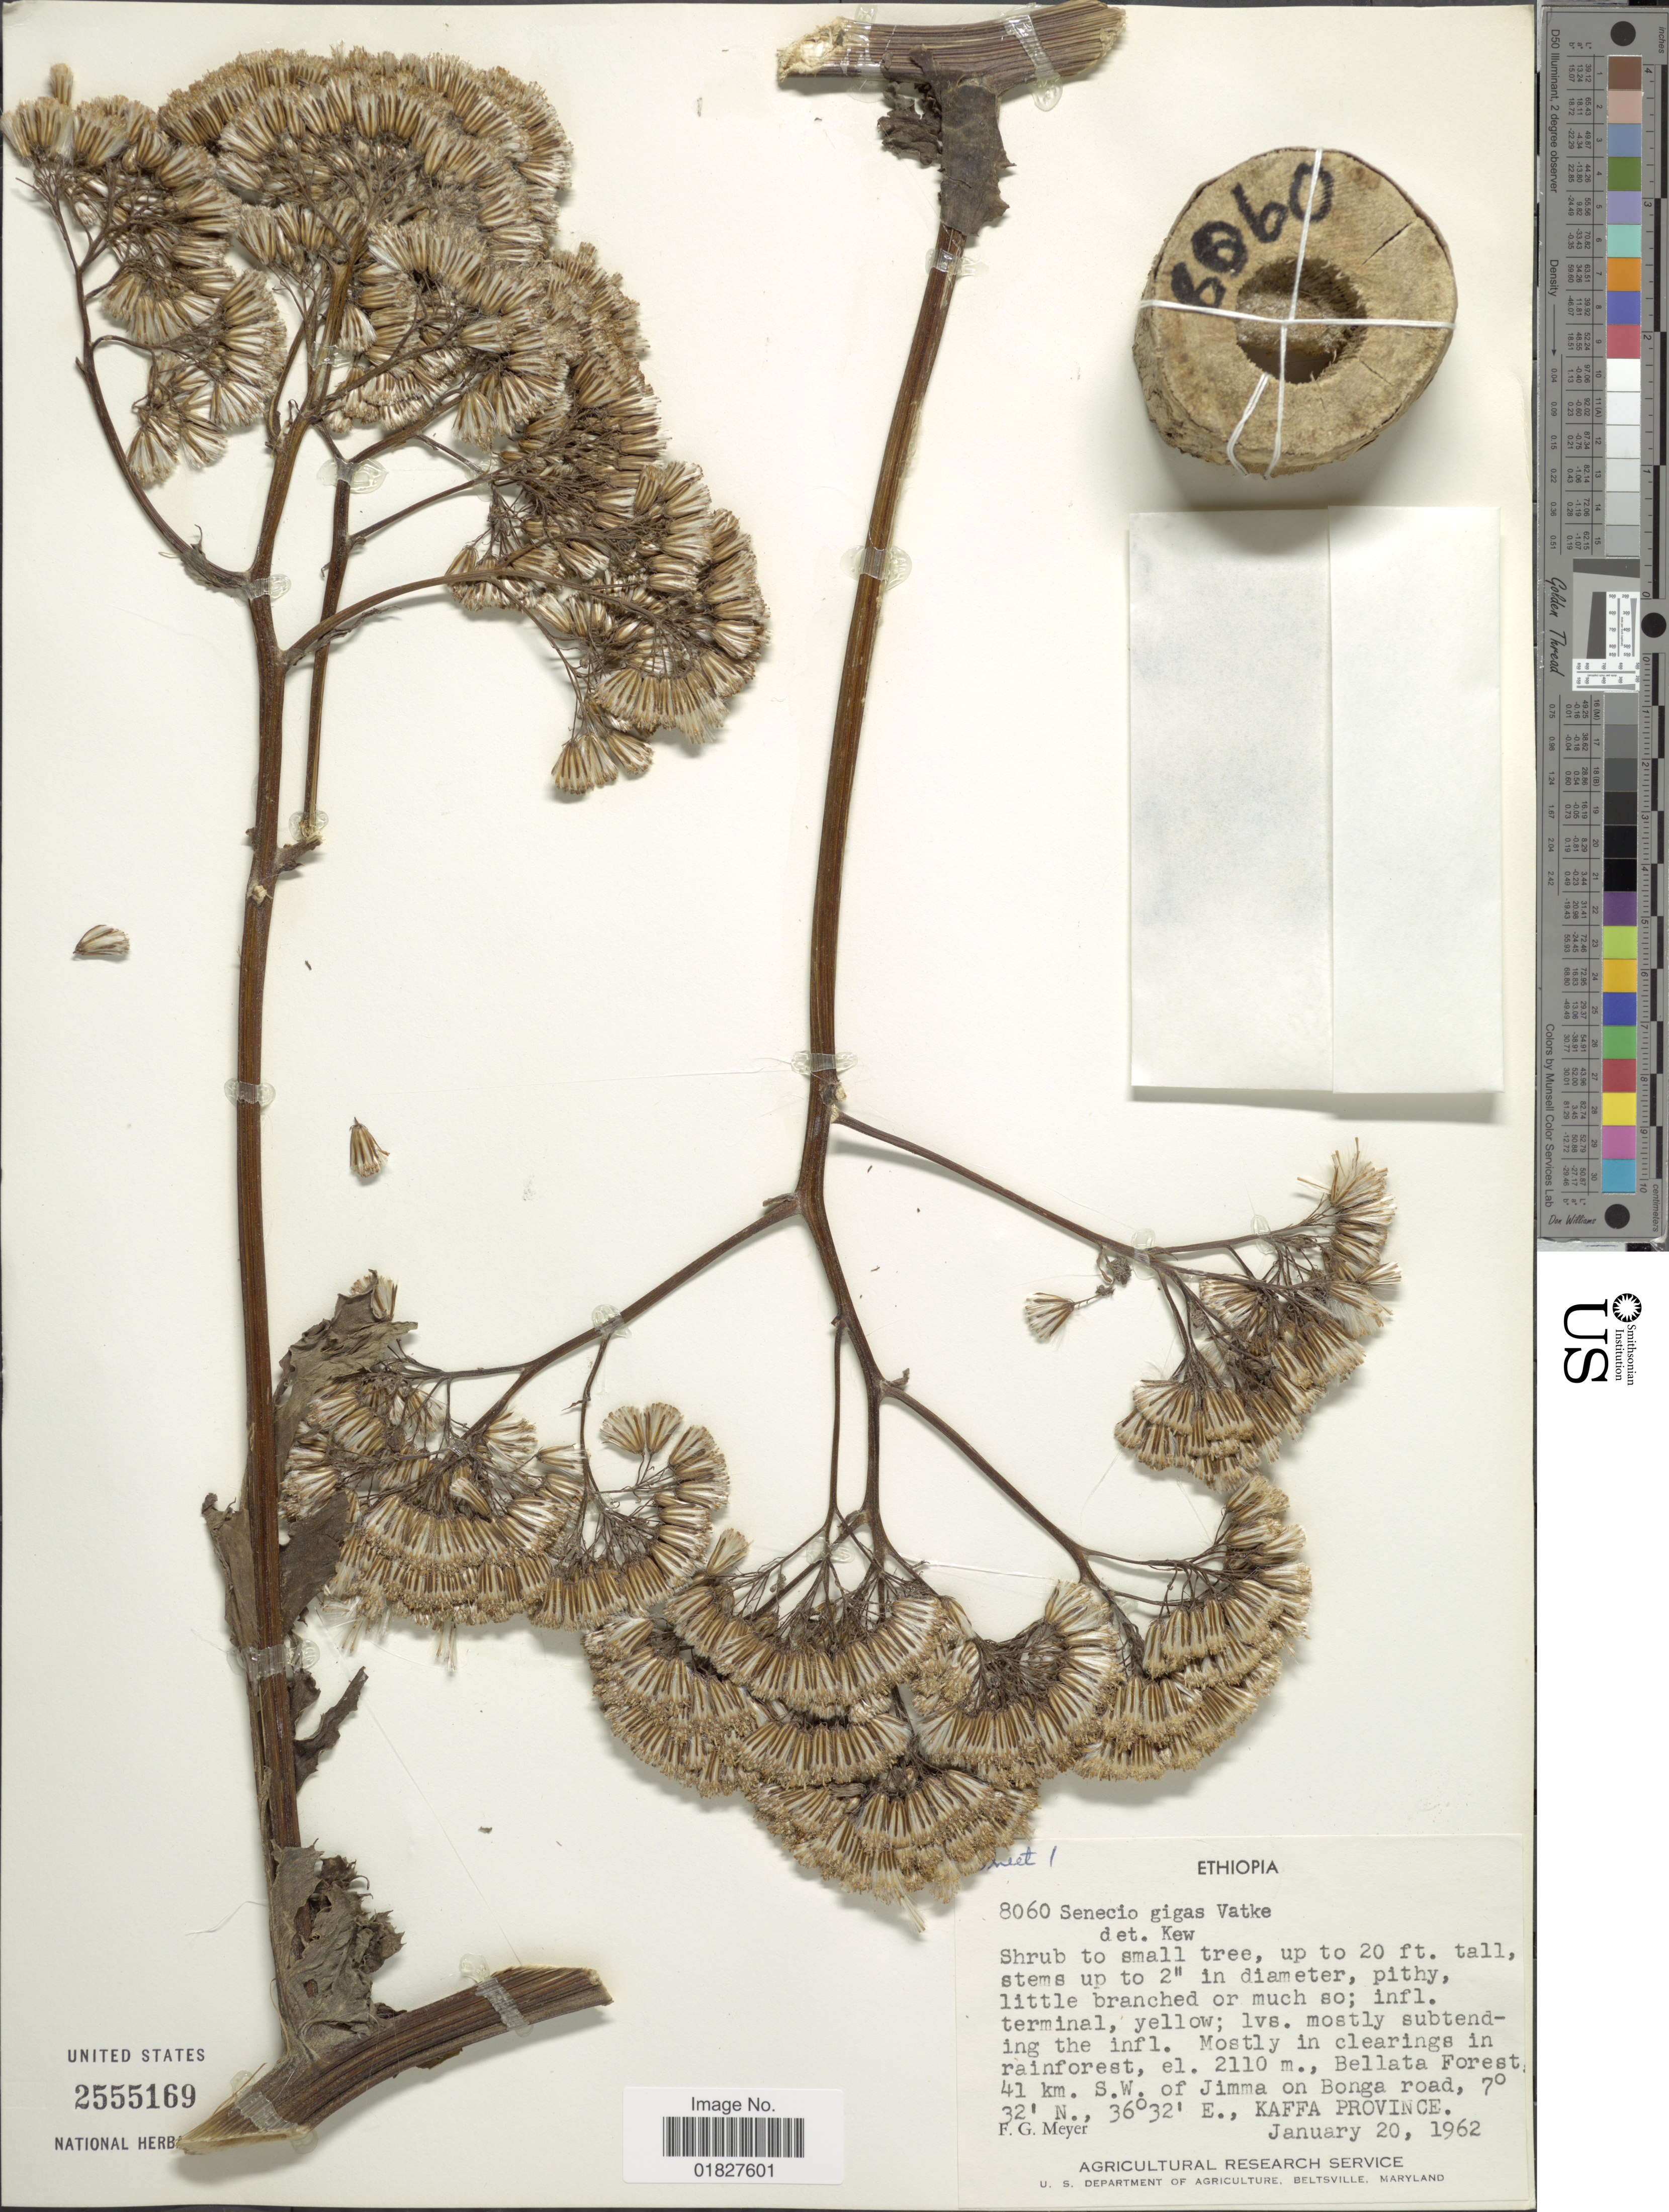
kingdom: Plantae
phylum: Tracheophyta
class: Magnoliopsida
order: Asterales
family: Asteraceae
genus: Solanecio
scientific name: Solanecio angulatus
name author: (Vahl) C. Jeffrey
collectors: F. G. Meyer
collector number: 8060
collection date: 1962-01-20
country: Ethiopia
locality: Ballata Forest, 41 km S. W. of Jimma on Bonga road, Kaffa Province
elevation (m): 2110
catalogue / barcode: US 2555169